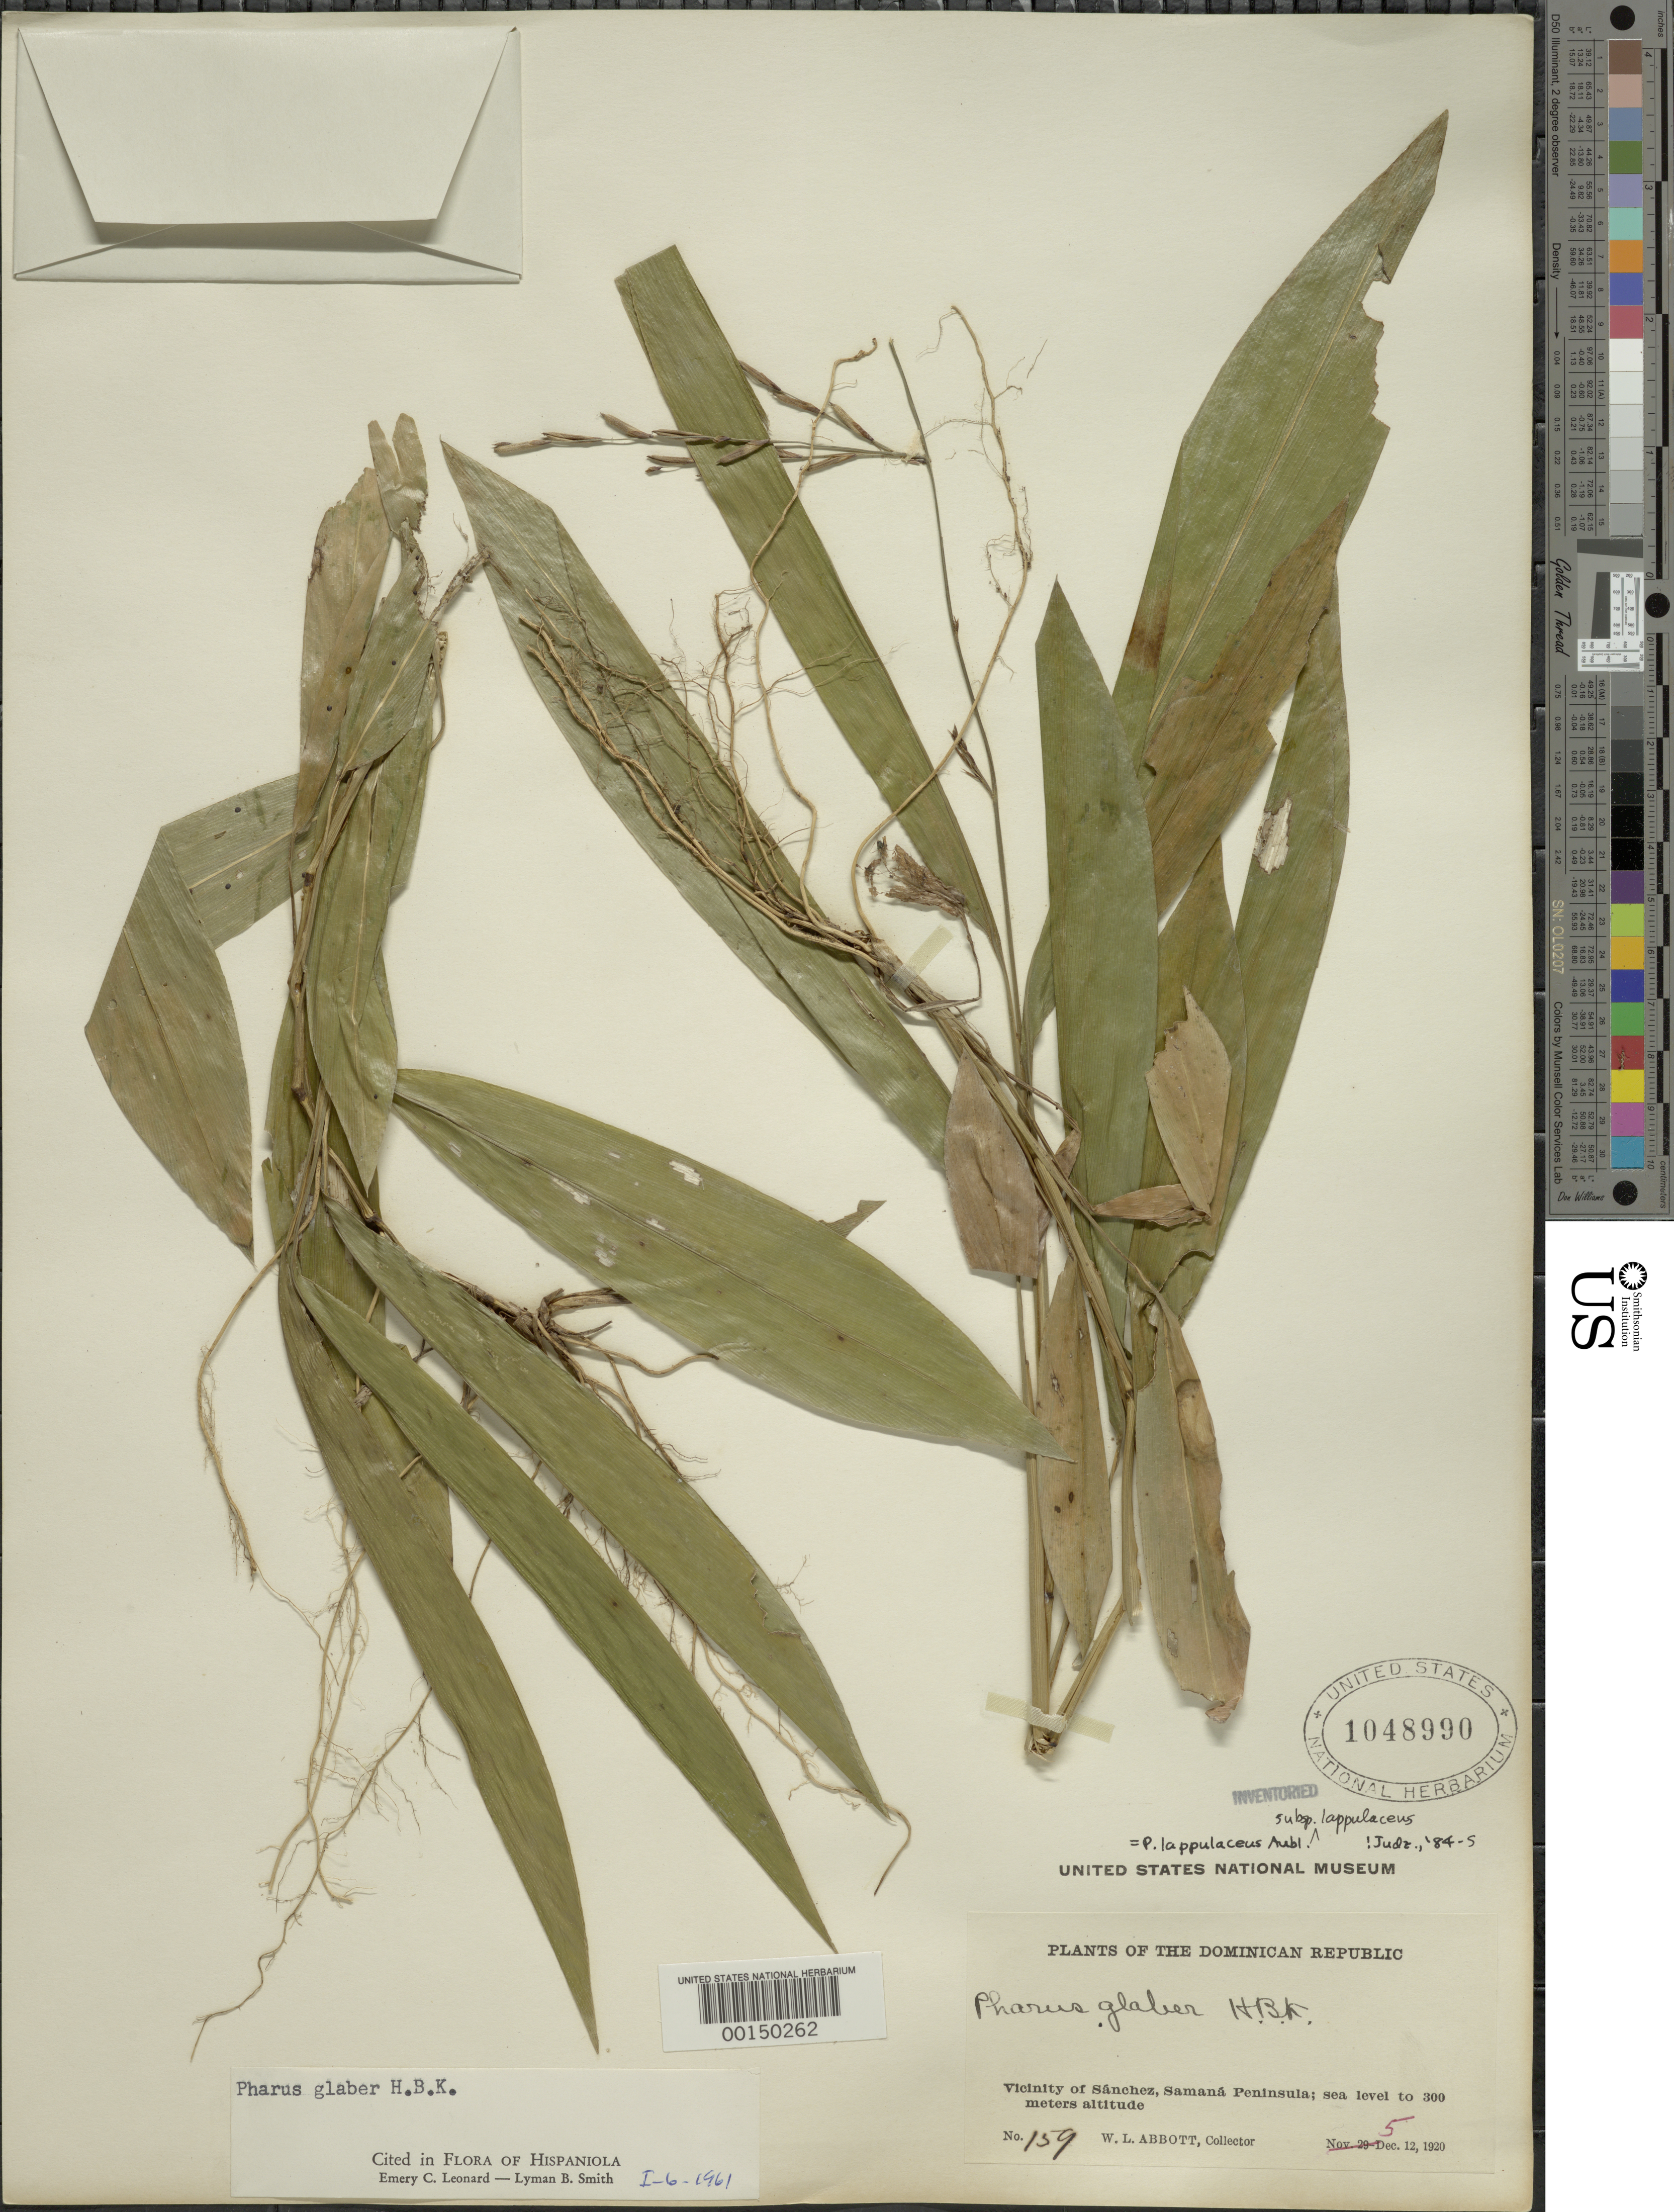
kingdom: Plantae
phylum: Tracheophyta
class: Liliopsida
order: Poales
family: Poaceae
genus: Pharus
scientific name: Pharus lappulaceus subsp. lappulaceus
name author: Aubl.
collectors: W. L. Abbott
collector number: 159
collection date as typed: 05 Dec 1920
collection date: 1920-12-05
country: Dominican Republic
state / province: Samaná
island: Hispaniola Island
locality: Sanchez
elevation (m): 0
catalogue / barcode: US 1048990